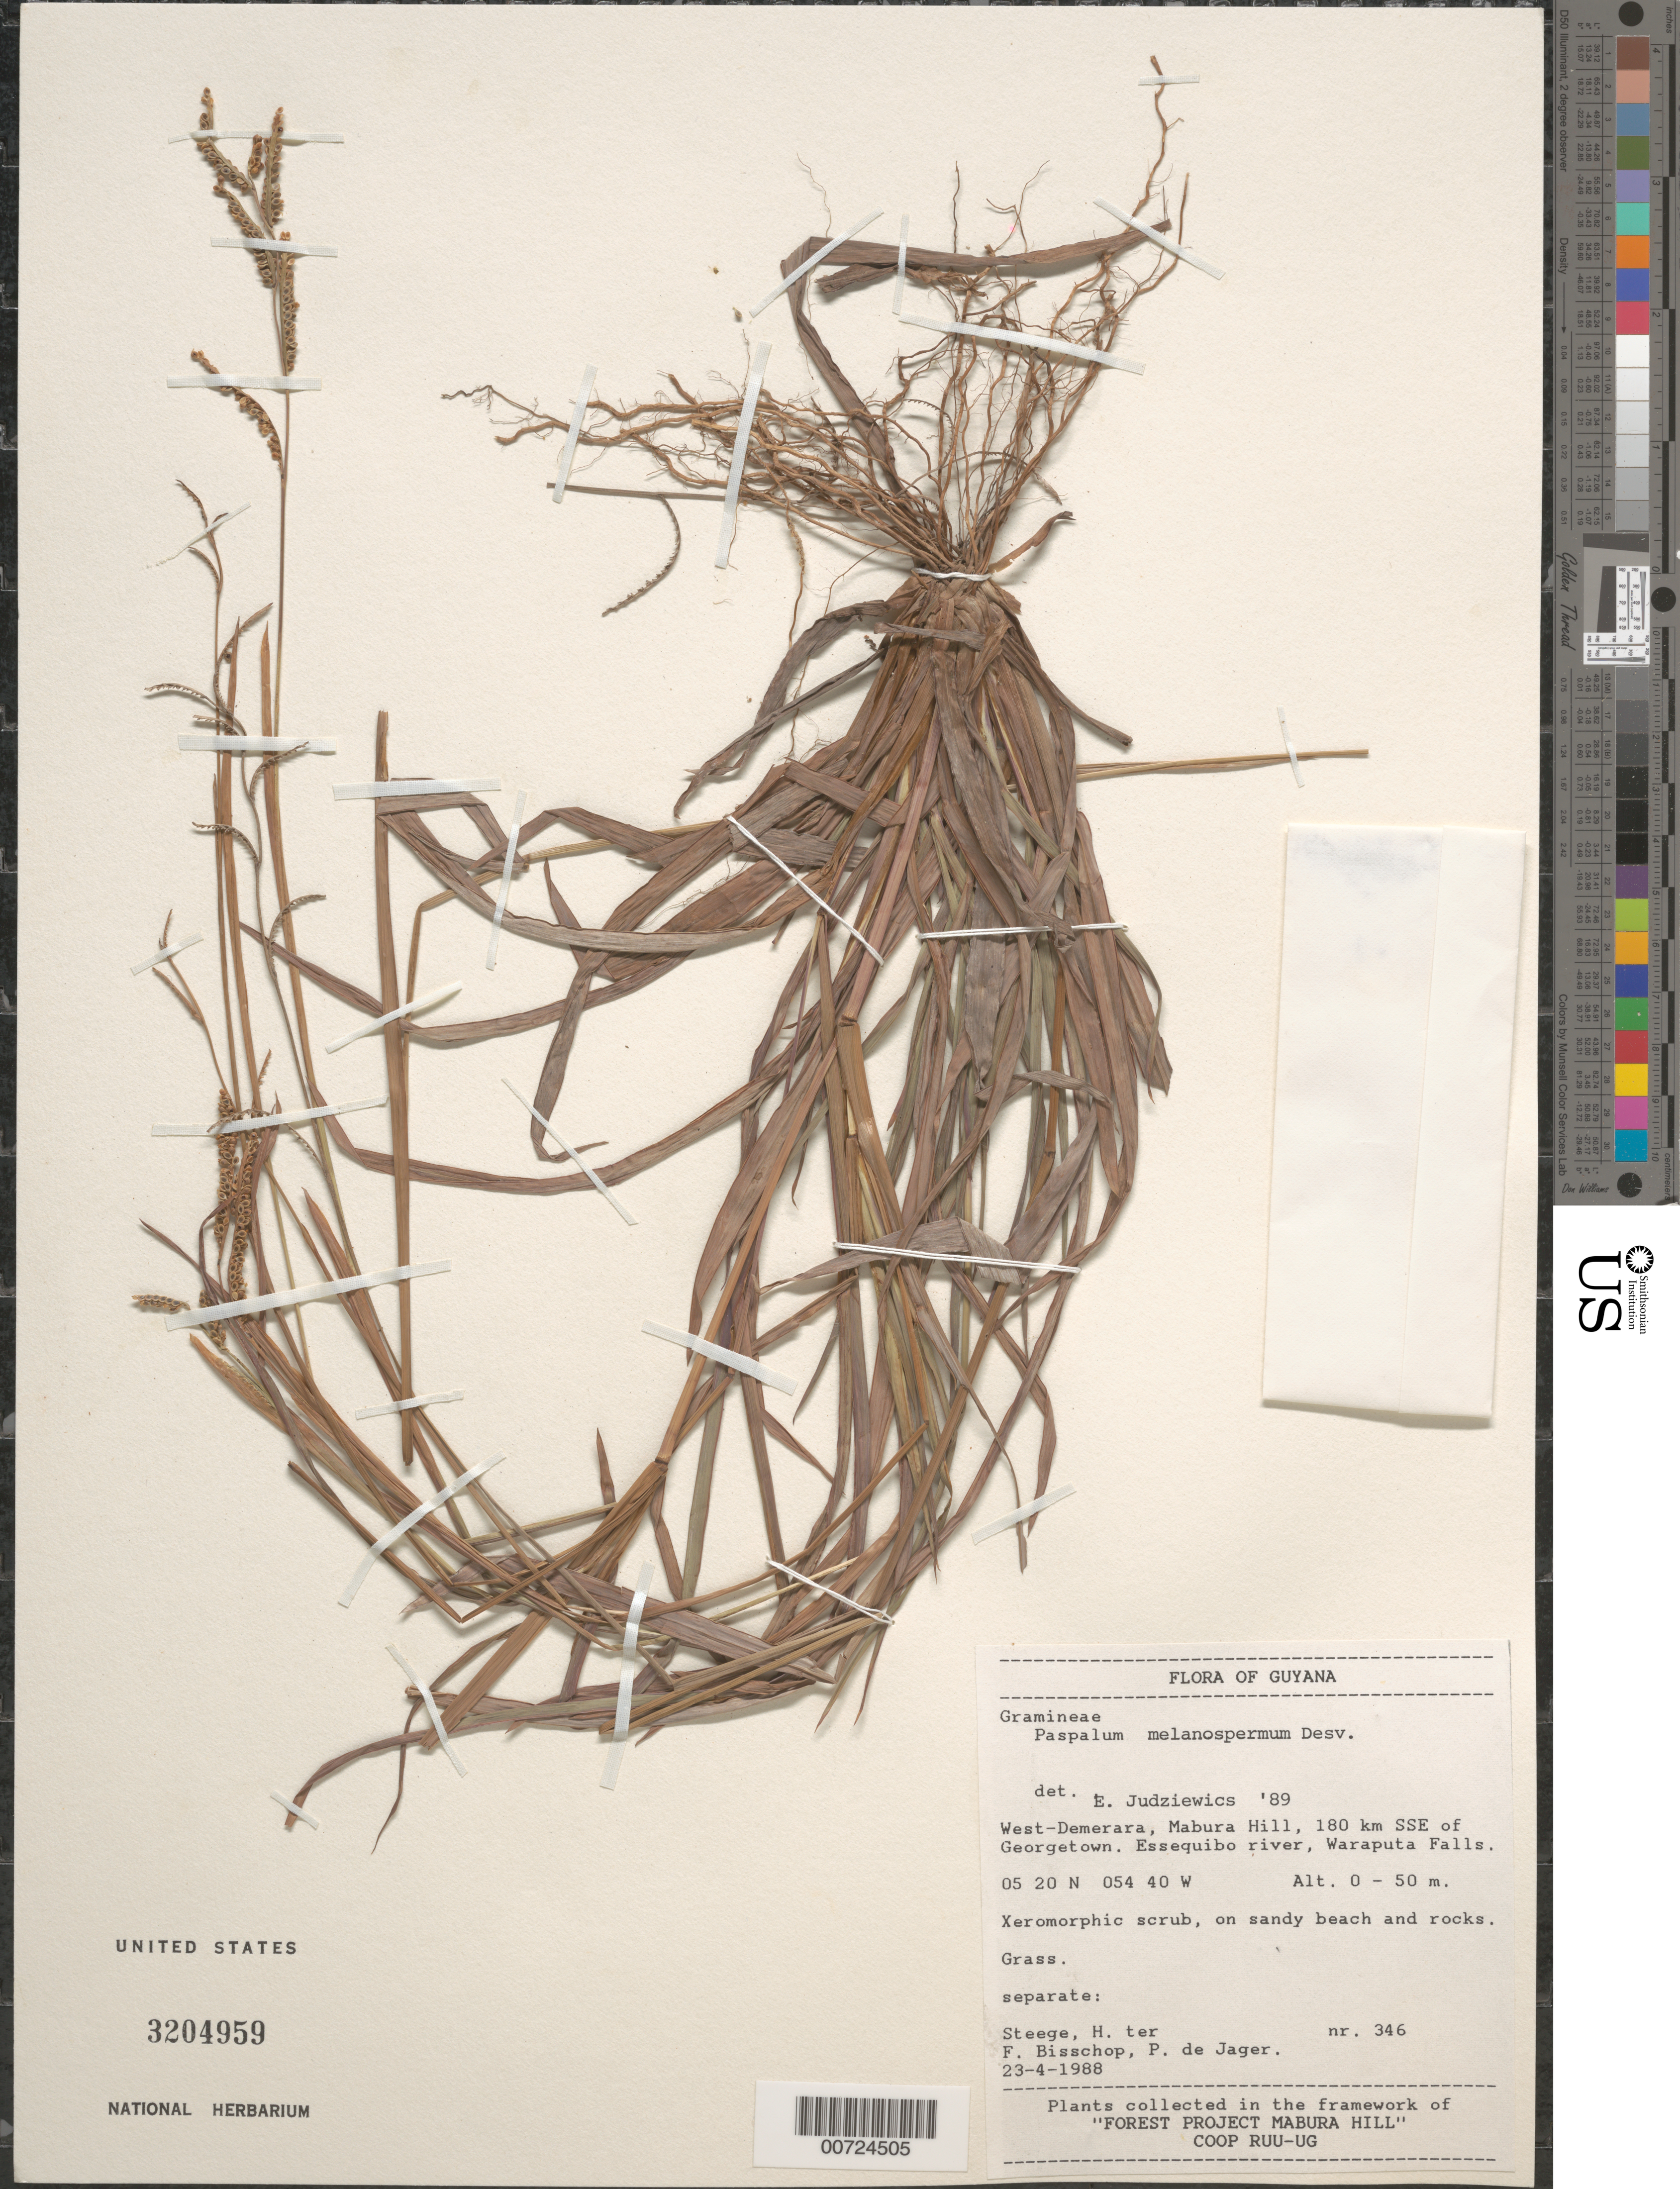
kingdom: Plantae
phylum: Tracheophyta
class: Liliopsida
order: Poales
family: Poaceae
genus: Paspalum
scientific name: Paspalum melanospermum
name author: Desv. ex Poir.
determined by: Judziewicz, E. J.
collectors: H. ter Steege, F. Gisschop & P. De Jager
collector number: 346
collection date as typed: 23-Apr-88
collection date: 1988-04-23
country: Guyana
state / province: U. Demerara-Berbice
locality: Mabura Hill, 180 km SSE of Georgetown, Essequibo river, Waraputa Falls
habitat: Xeromorphic scrub. On sandy beach and rocks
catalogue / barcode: US 3204959